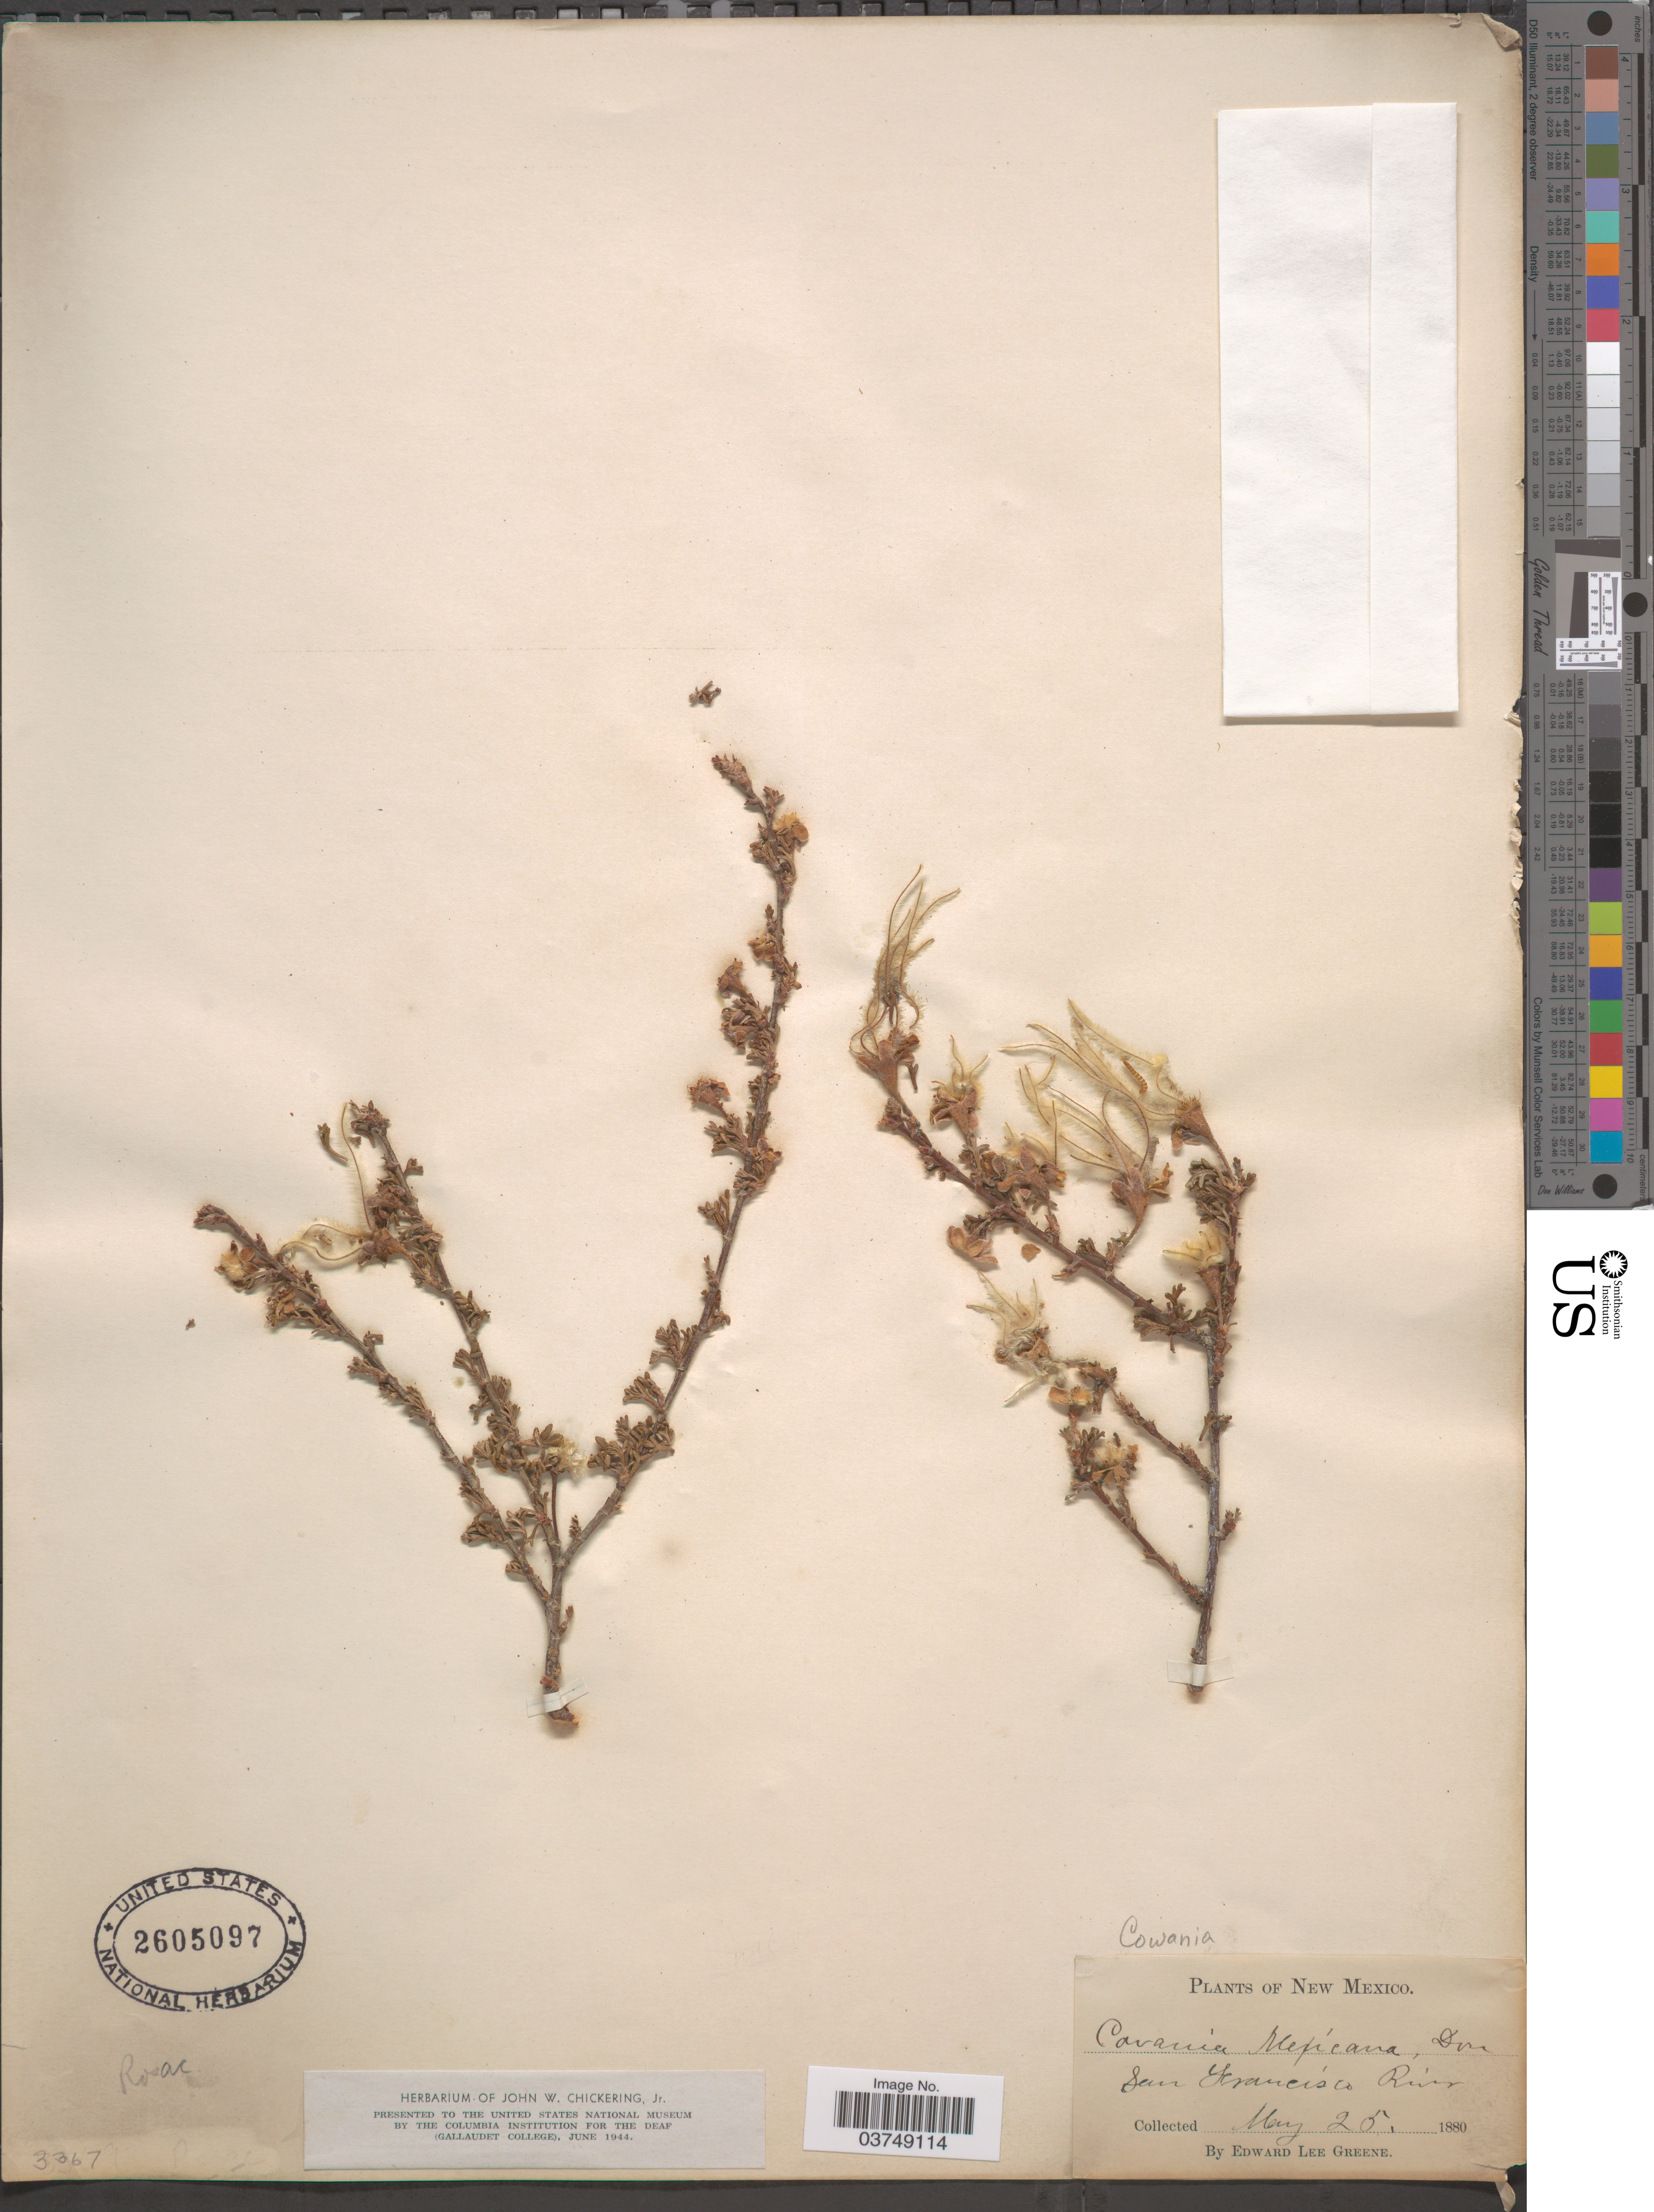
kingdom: Plantae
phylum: Tracheophyta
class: Magnoliopsida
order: Rosales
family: Rosaceae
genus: Purshia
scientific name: Purshia stansburyana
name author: (Torr.) Henrickson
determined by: Strong, Mark T., (BOT), Smithsonian Institution - National Museum of Natural History (UNITED STATES)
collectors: E. L. Greene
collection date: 1880-05-25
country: United States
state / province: New Mexico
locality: San Francisco River.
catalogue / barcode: US 2605097